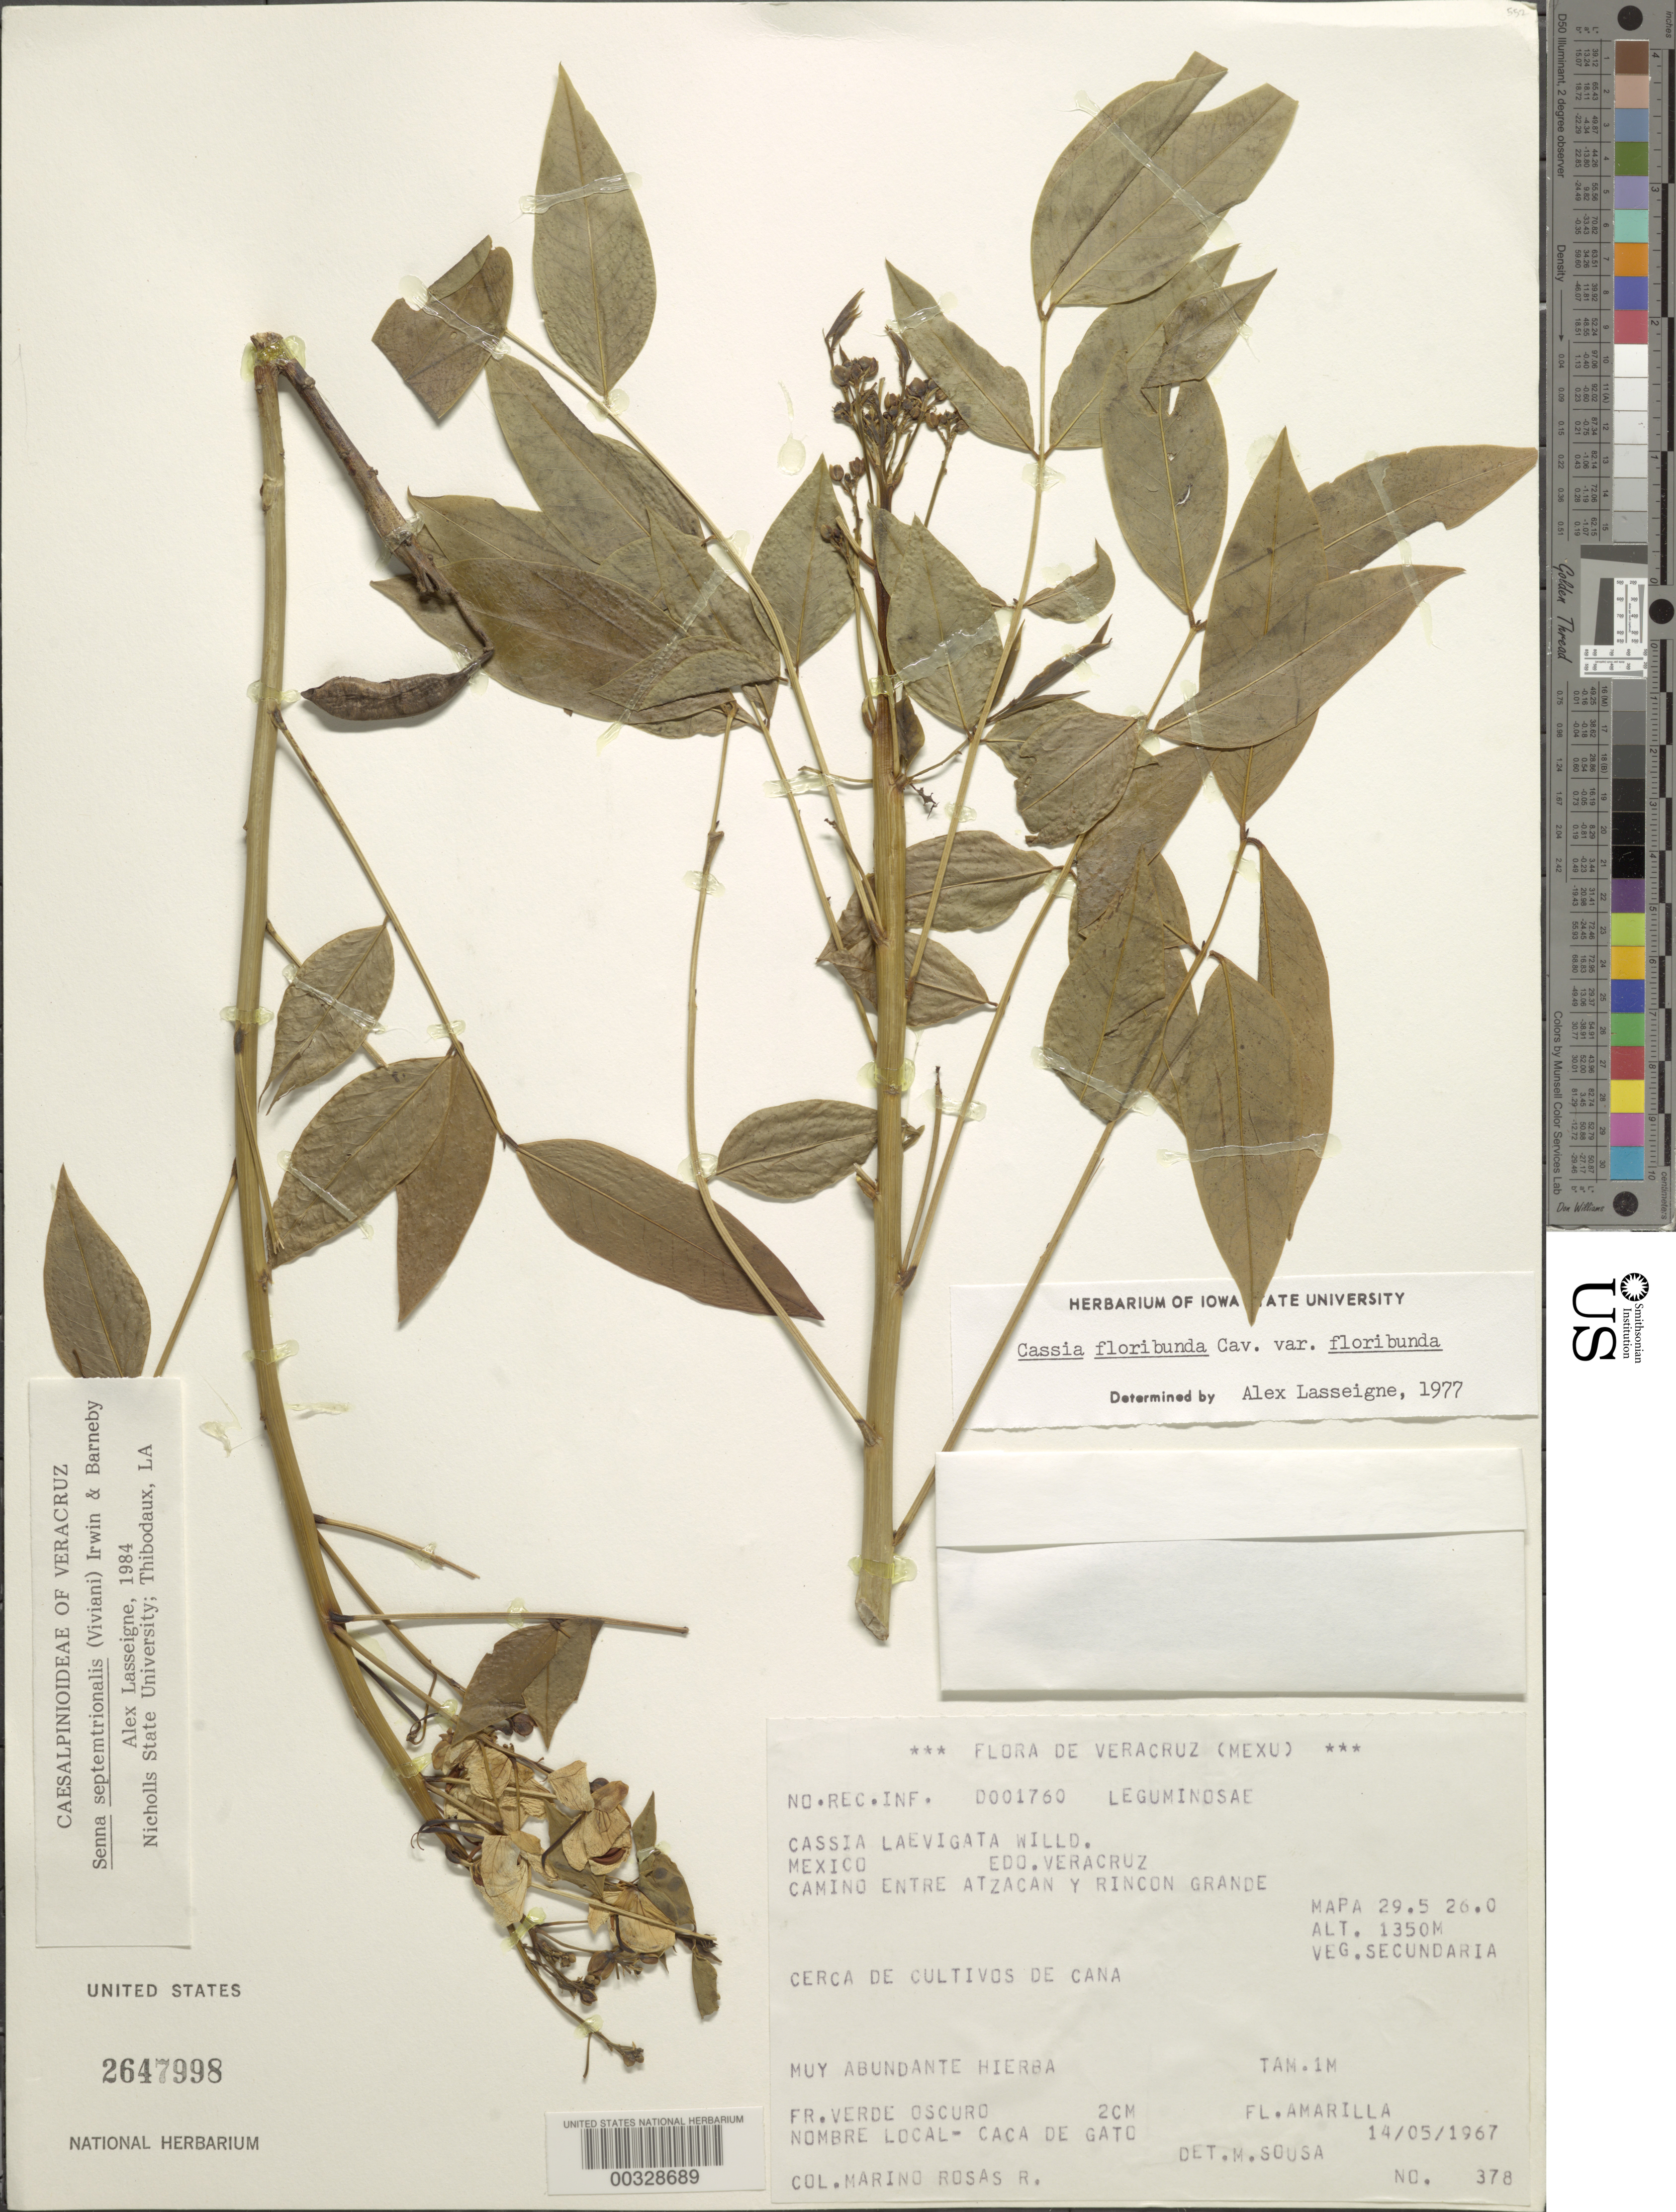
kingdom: Plantae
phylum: Tracheophyta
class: Magnoliopsida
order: Fabales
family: Fabaceae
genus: Senna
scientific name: Senna x floribunda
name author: (Cav.) H.S. Irwin & Barneby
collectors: M. Rosas R.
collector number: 378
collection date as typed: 14 May 1967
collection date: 1967-05-14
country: Mexico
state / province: Veracruz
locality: Road between atzacan and rincon grande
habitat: Secondary vegetation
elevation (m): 1350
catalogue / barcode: US 2647998